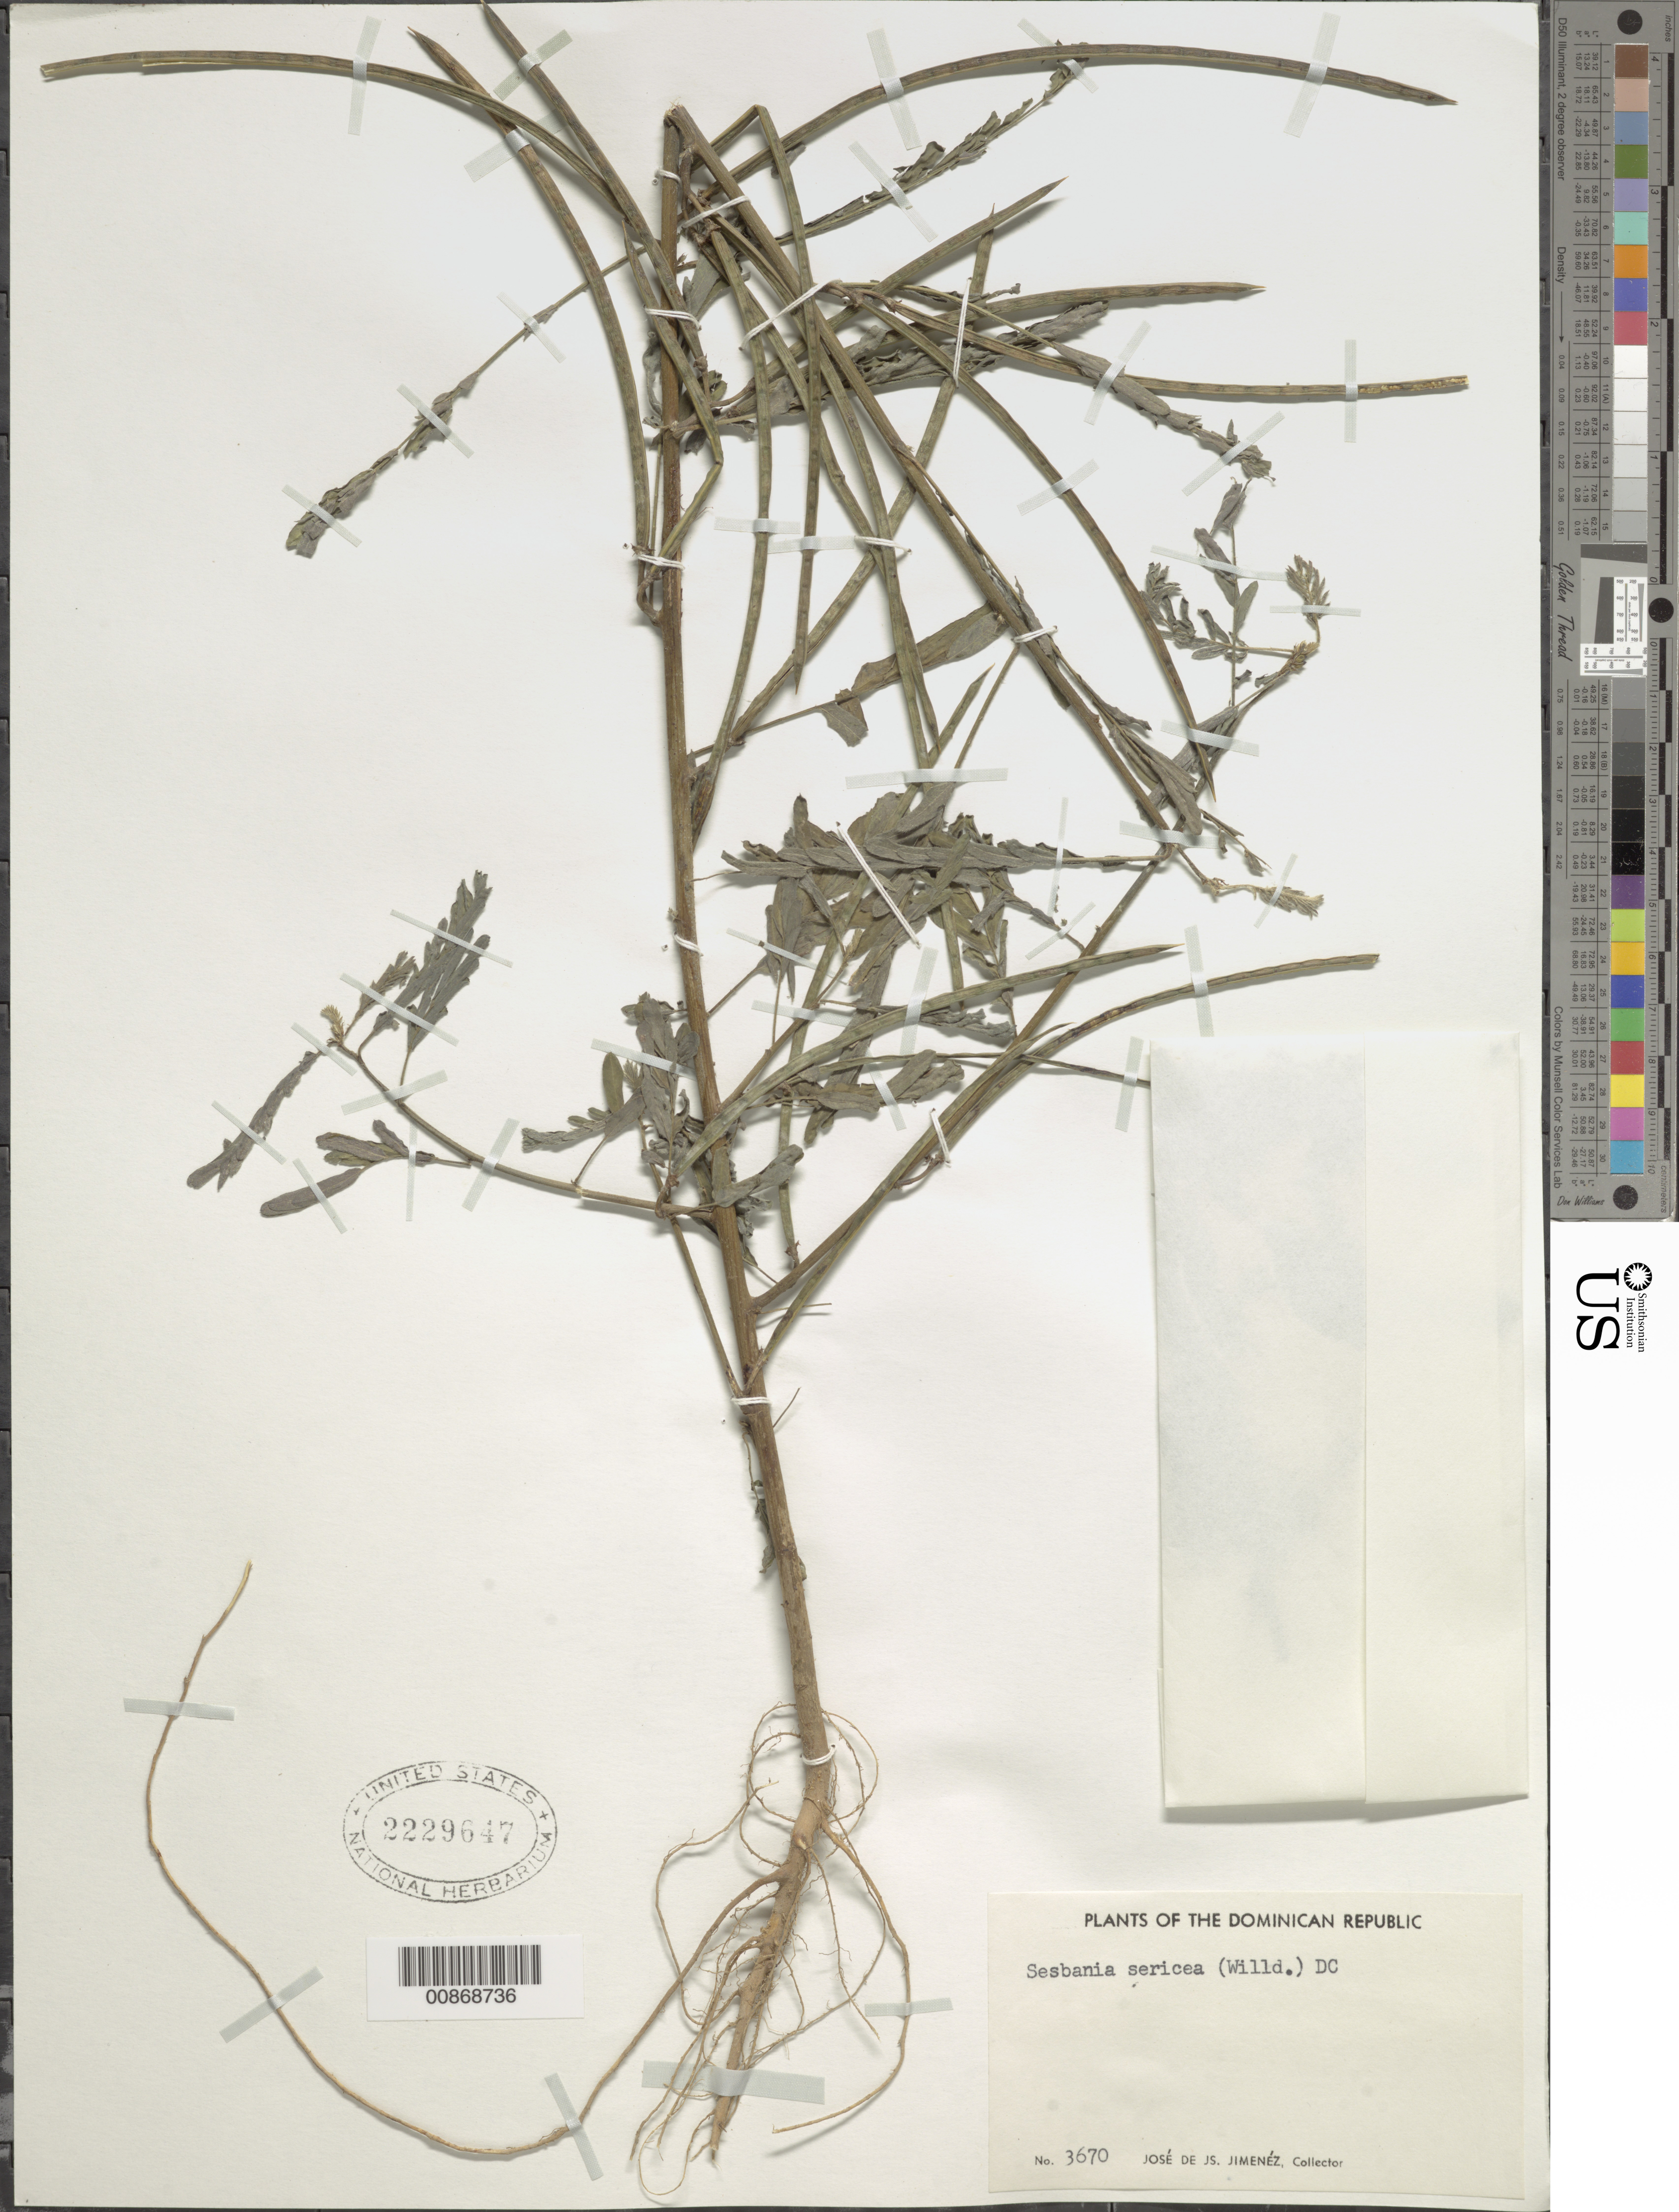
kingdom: Plantae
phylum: Tracheophyta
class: Magnoliopsida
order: Fabales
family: Fabaceae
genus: Sesbania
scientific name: Sesbania sericea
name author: (Willd.) Link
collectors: J. J. Jiménez Almonte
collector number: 3670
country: Dominican Republic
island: Hispaniola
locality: Dominican Republic.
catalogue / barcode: US 2229647